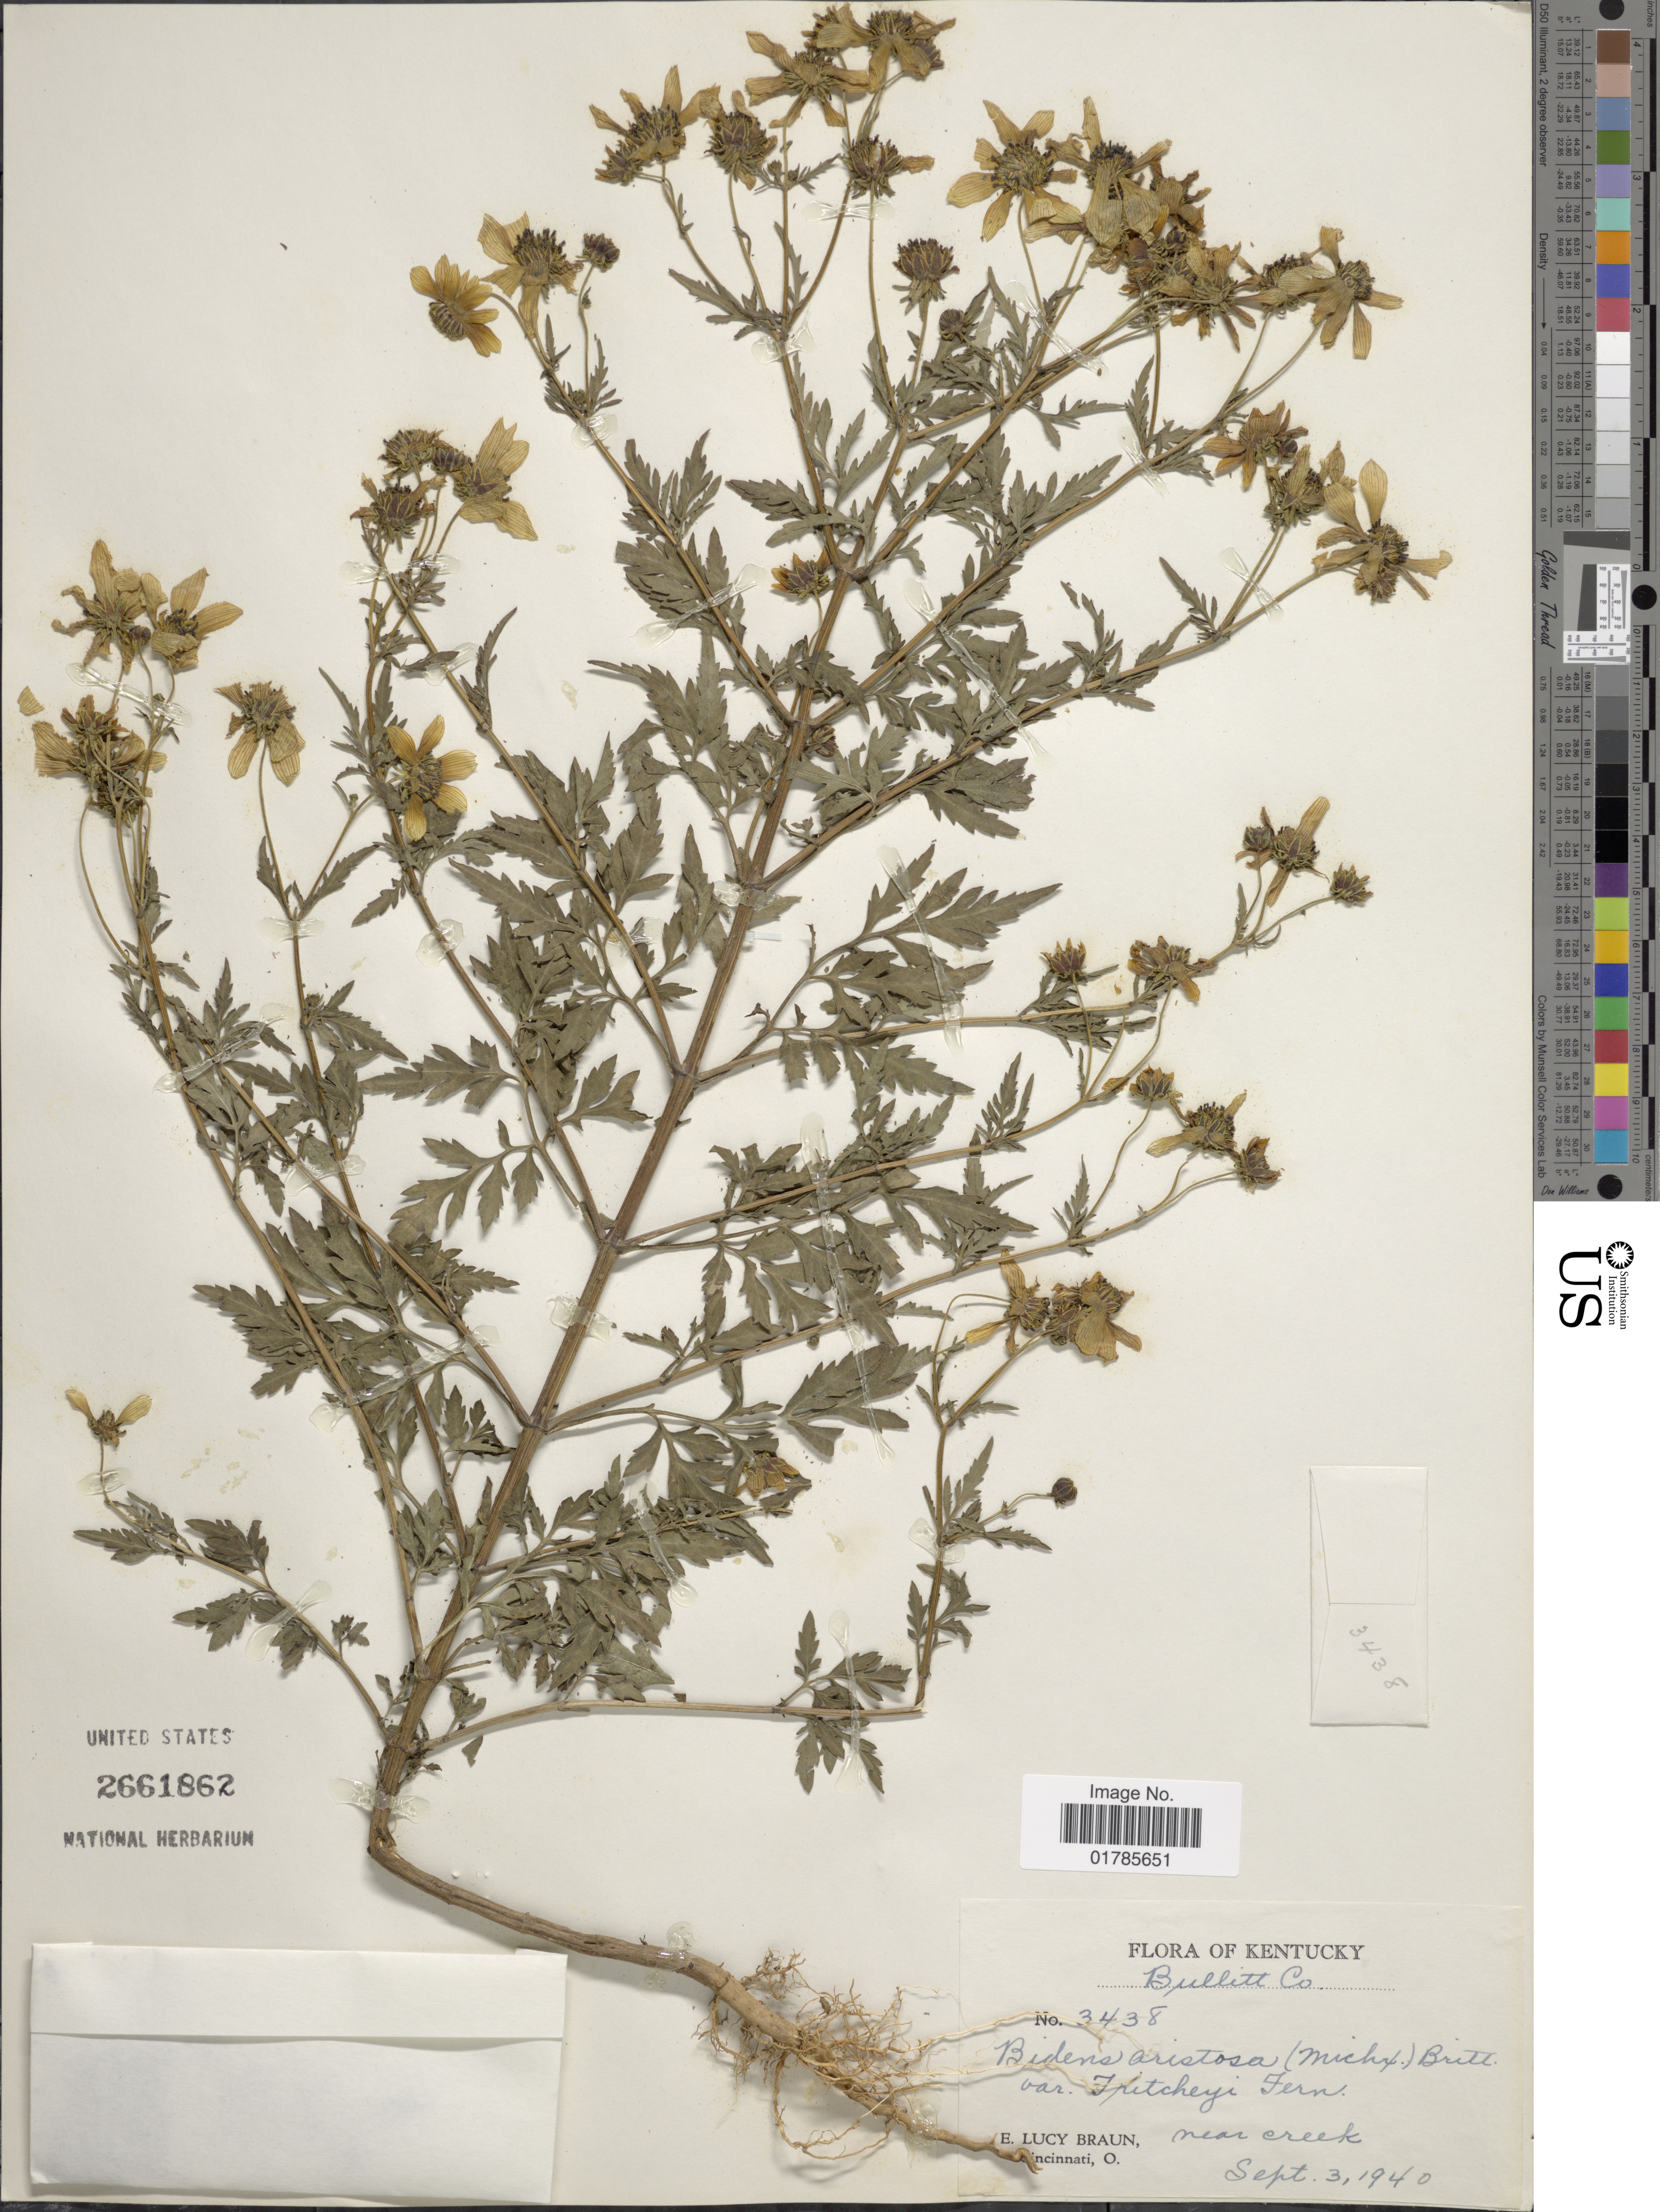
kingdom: Plantae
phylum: Tracheophyta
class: Magnoliopsida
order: Asterales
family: Asteraceae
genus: Bidens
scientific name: Bidens aristosa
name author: (Michx.) Britton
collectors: E. L. Braun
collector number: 3438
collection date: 1940-09-03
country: United States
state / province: Kentucky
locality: Bullit Co., near creek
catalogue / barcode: US 2661862